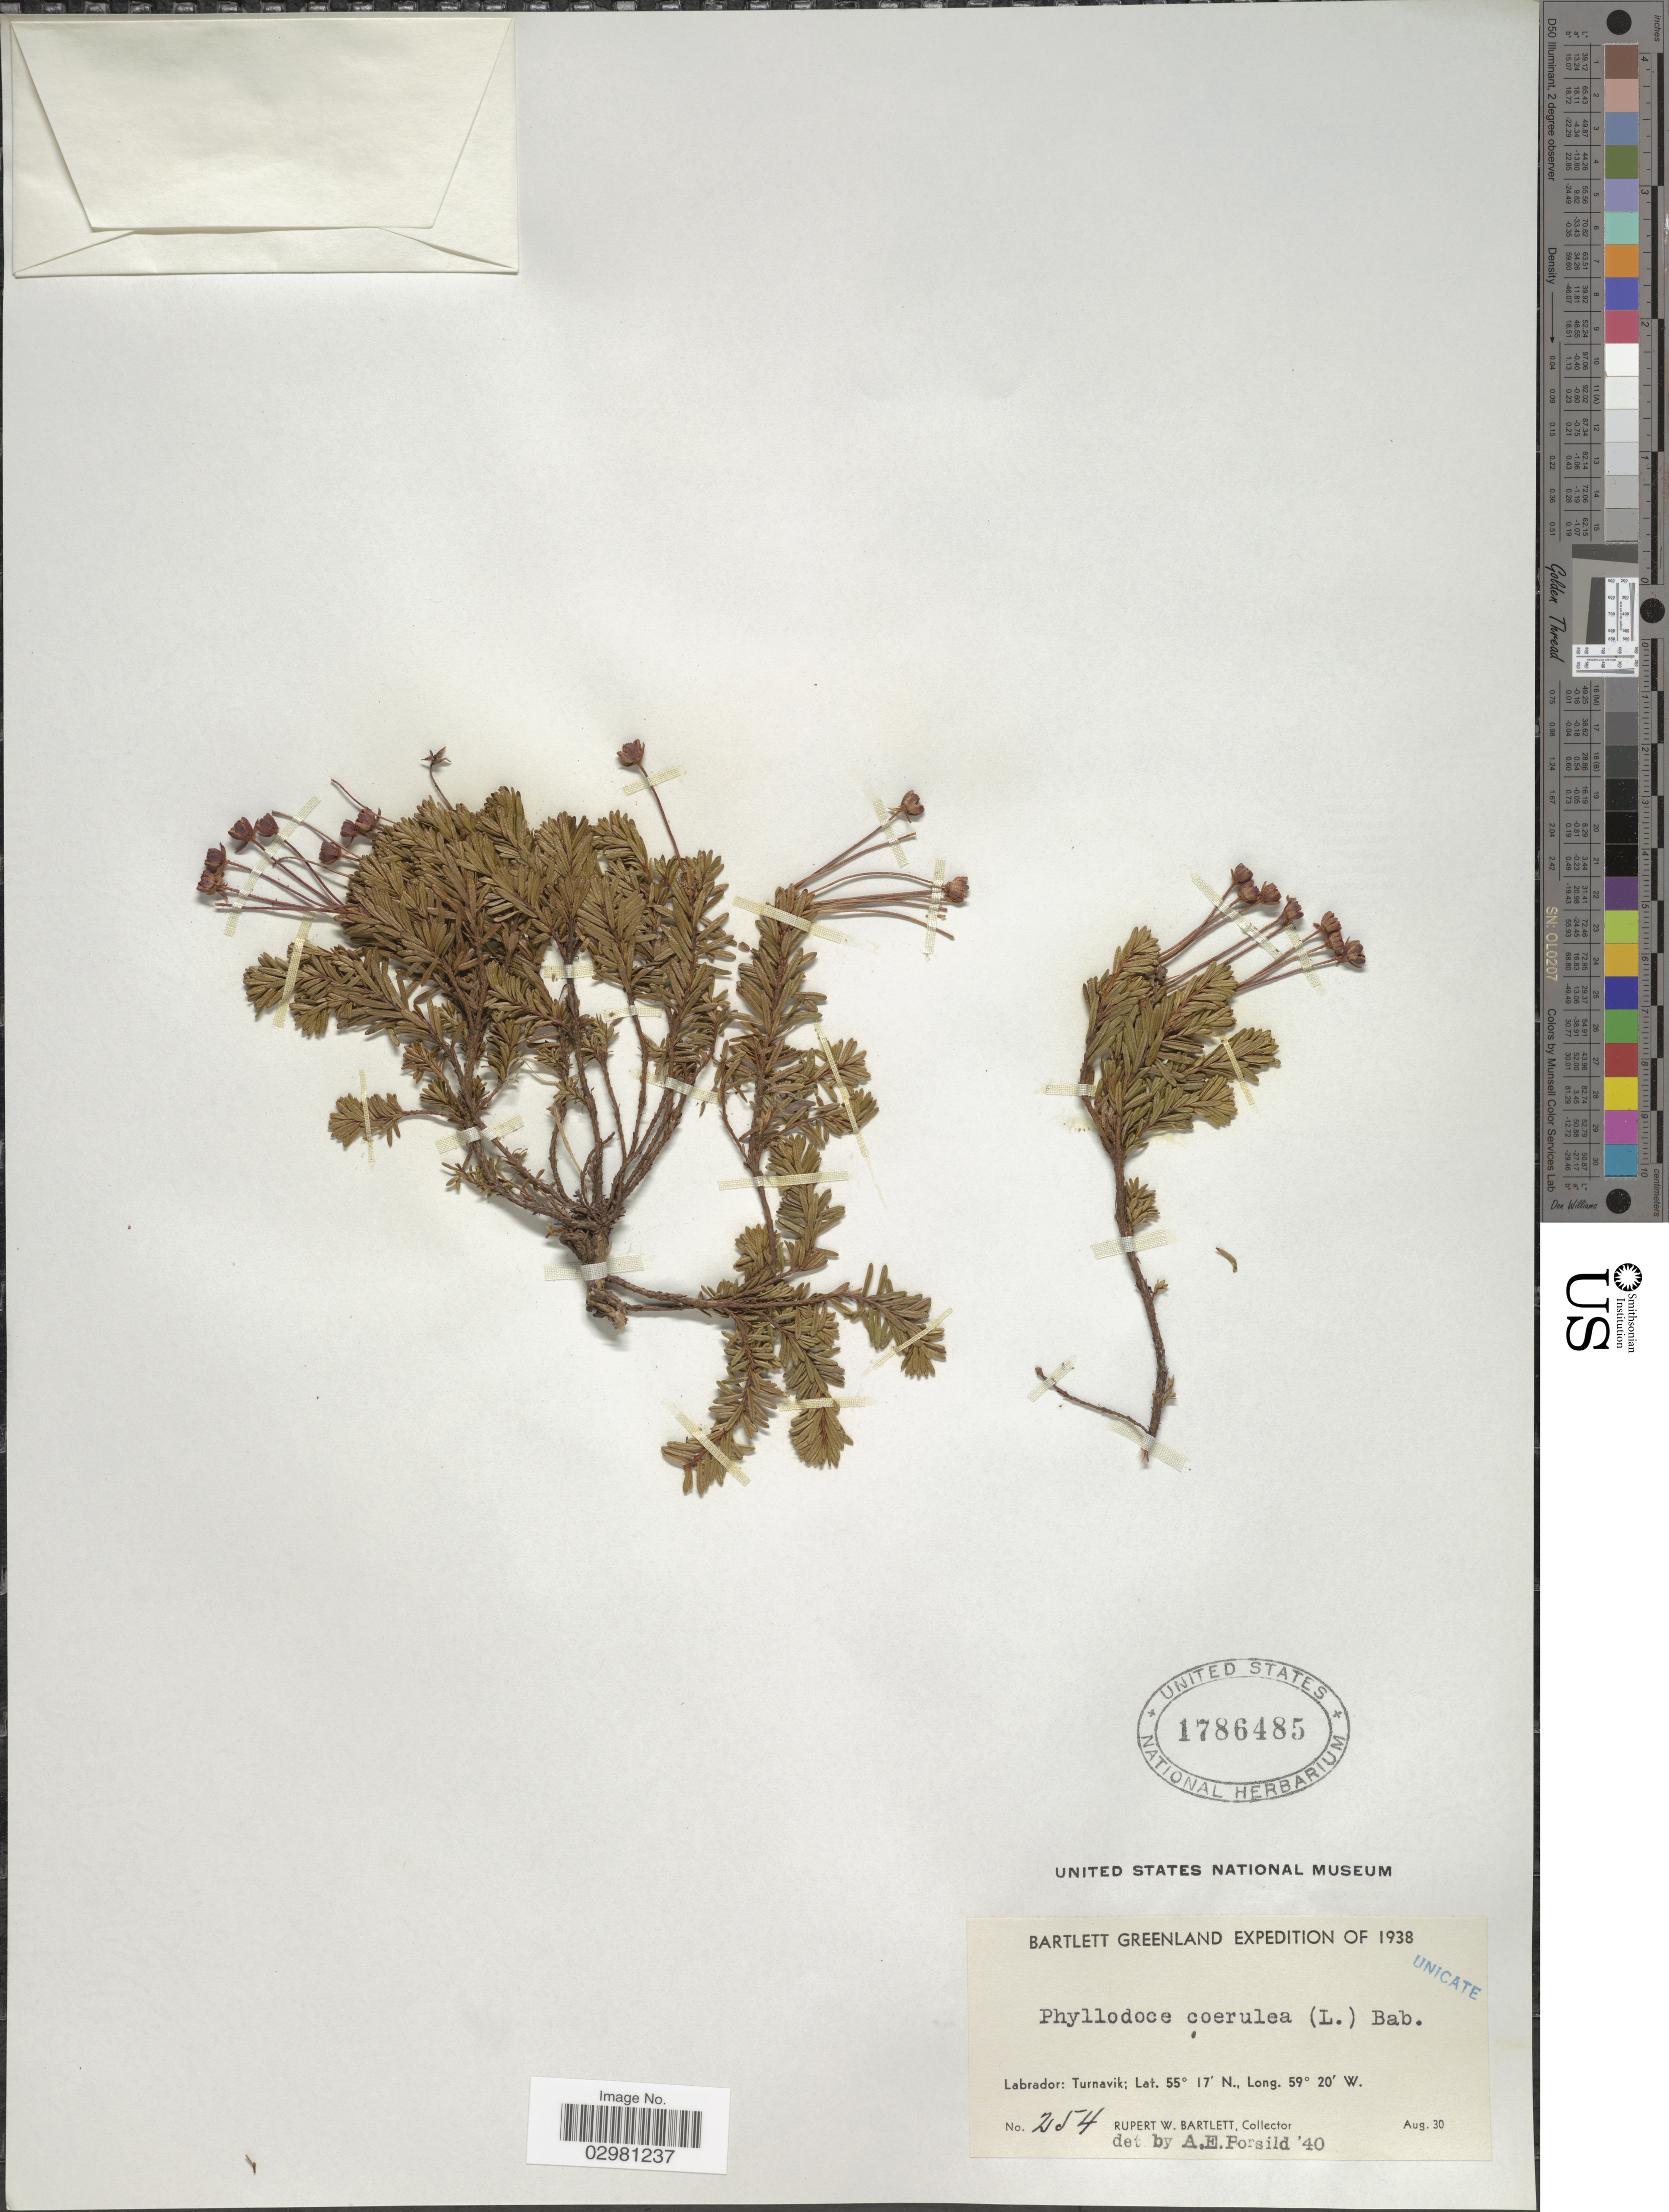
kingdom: Plantae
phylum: Tracheophyta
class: Magnoliopsida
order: Ericales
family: Ericaceae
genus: Phyllodoce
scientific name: Phyllodoce caerulea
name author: (L.) Bab.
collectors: R. W. Bartlett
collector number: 254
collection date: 1938-08-30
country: Canada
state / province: Newfoundland and Labrador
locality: Labrador: Turnavik.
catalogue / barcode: US 1786485